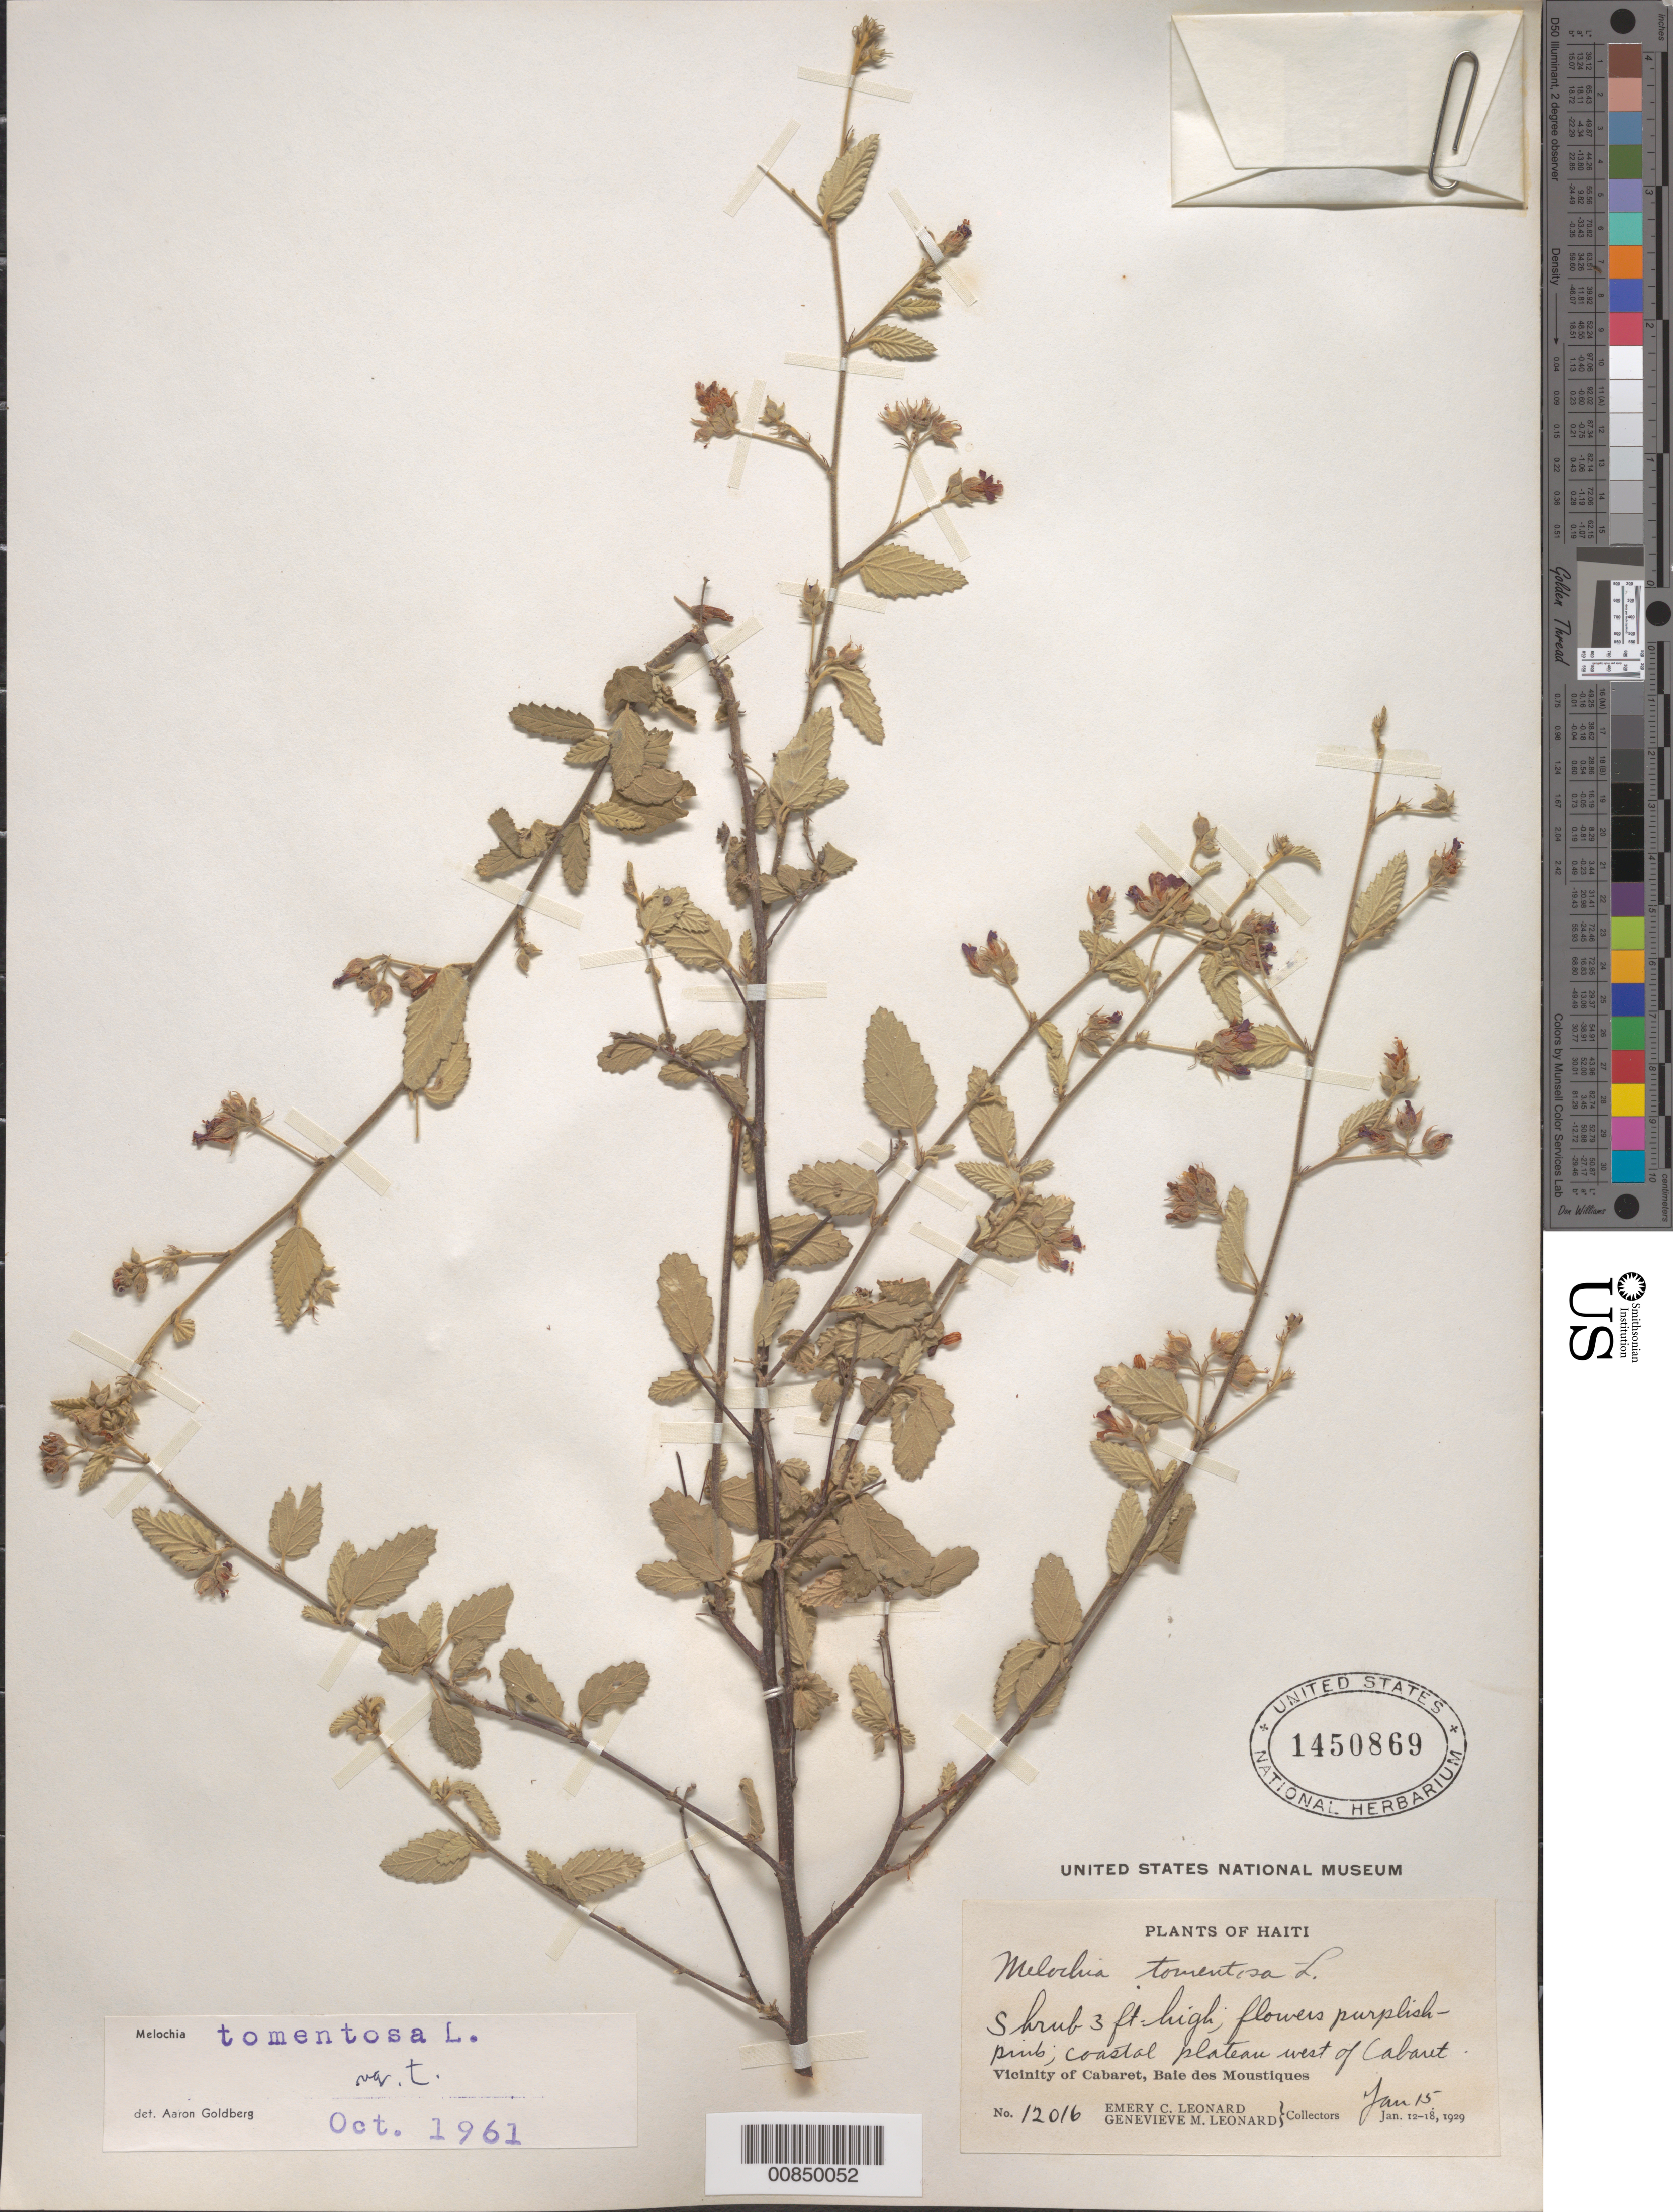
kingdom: Plantae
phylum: Tracheophyta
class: Magnoliopsida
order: Malvales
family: Malvaceae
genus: Melochia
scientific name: Melochia tomentosa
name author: L.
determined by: Goldberg, Aaron, (US), NMNH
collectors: E. C. Leonard & G. M. Leonard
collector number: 12016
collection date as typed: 15 Jan 1929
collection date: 1929-01-15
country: Haiti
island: Hispaniola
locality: Vicinity of Cabaret, Baie des Moustiques, W of city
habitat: Coastal plateau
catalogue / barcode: US 1450869